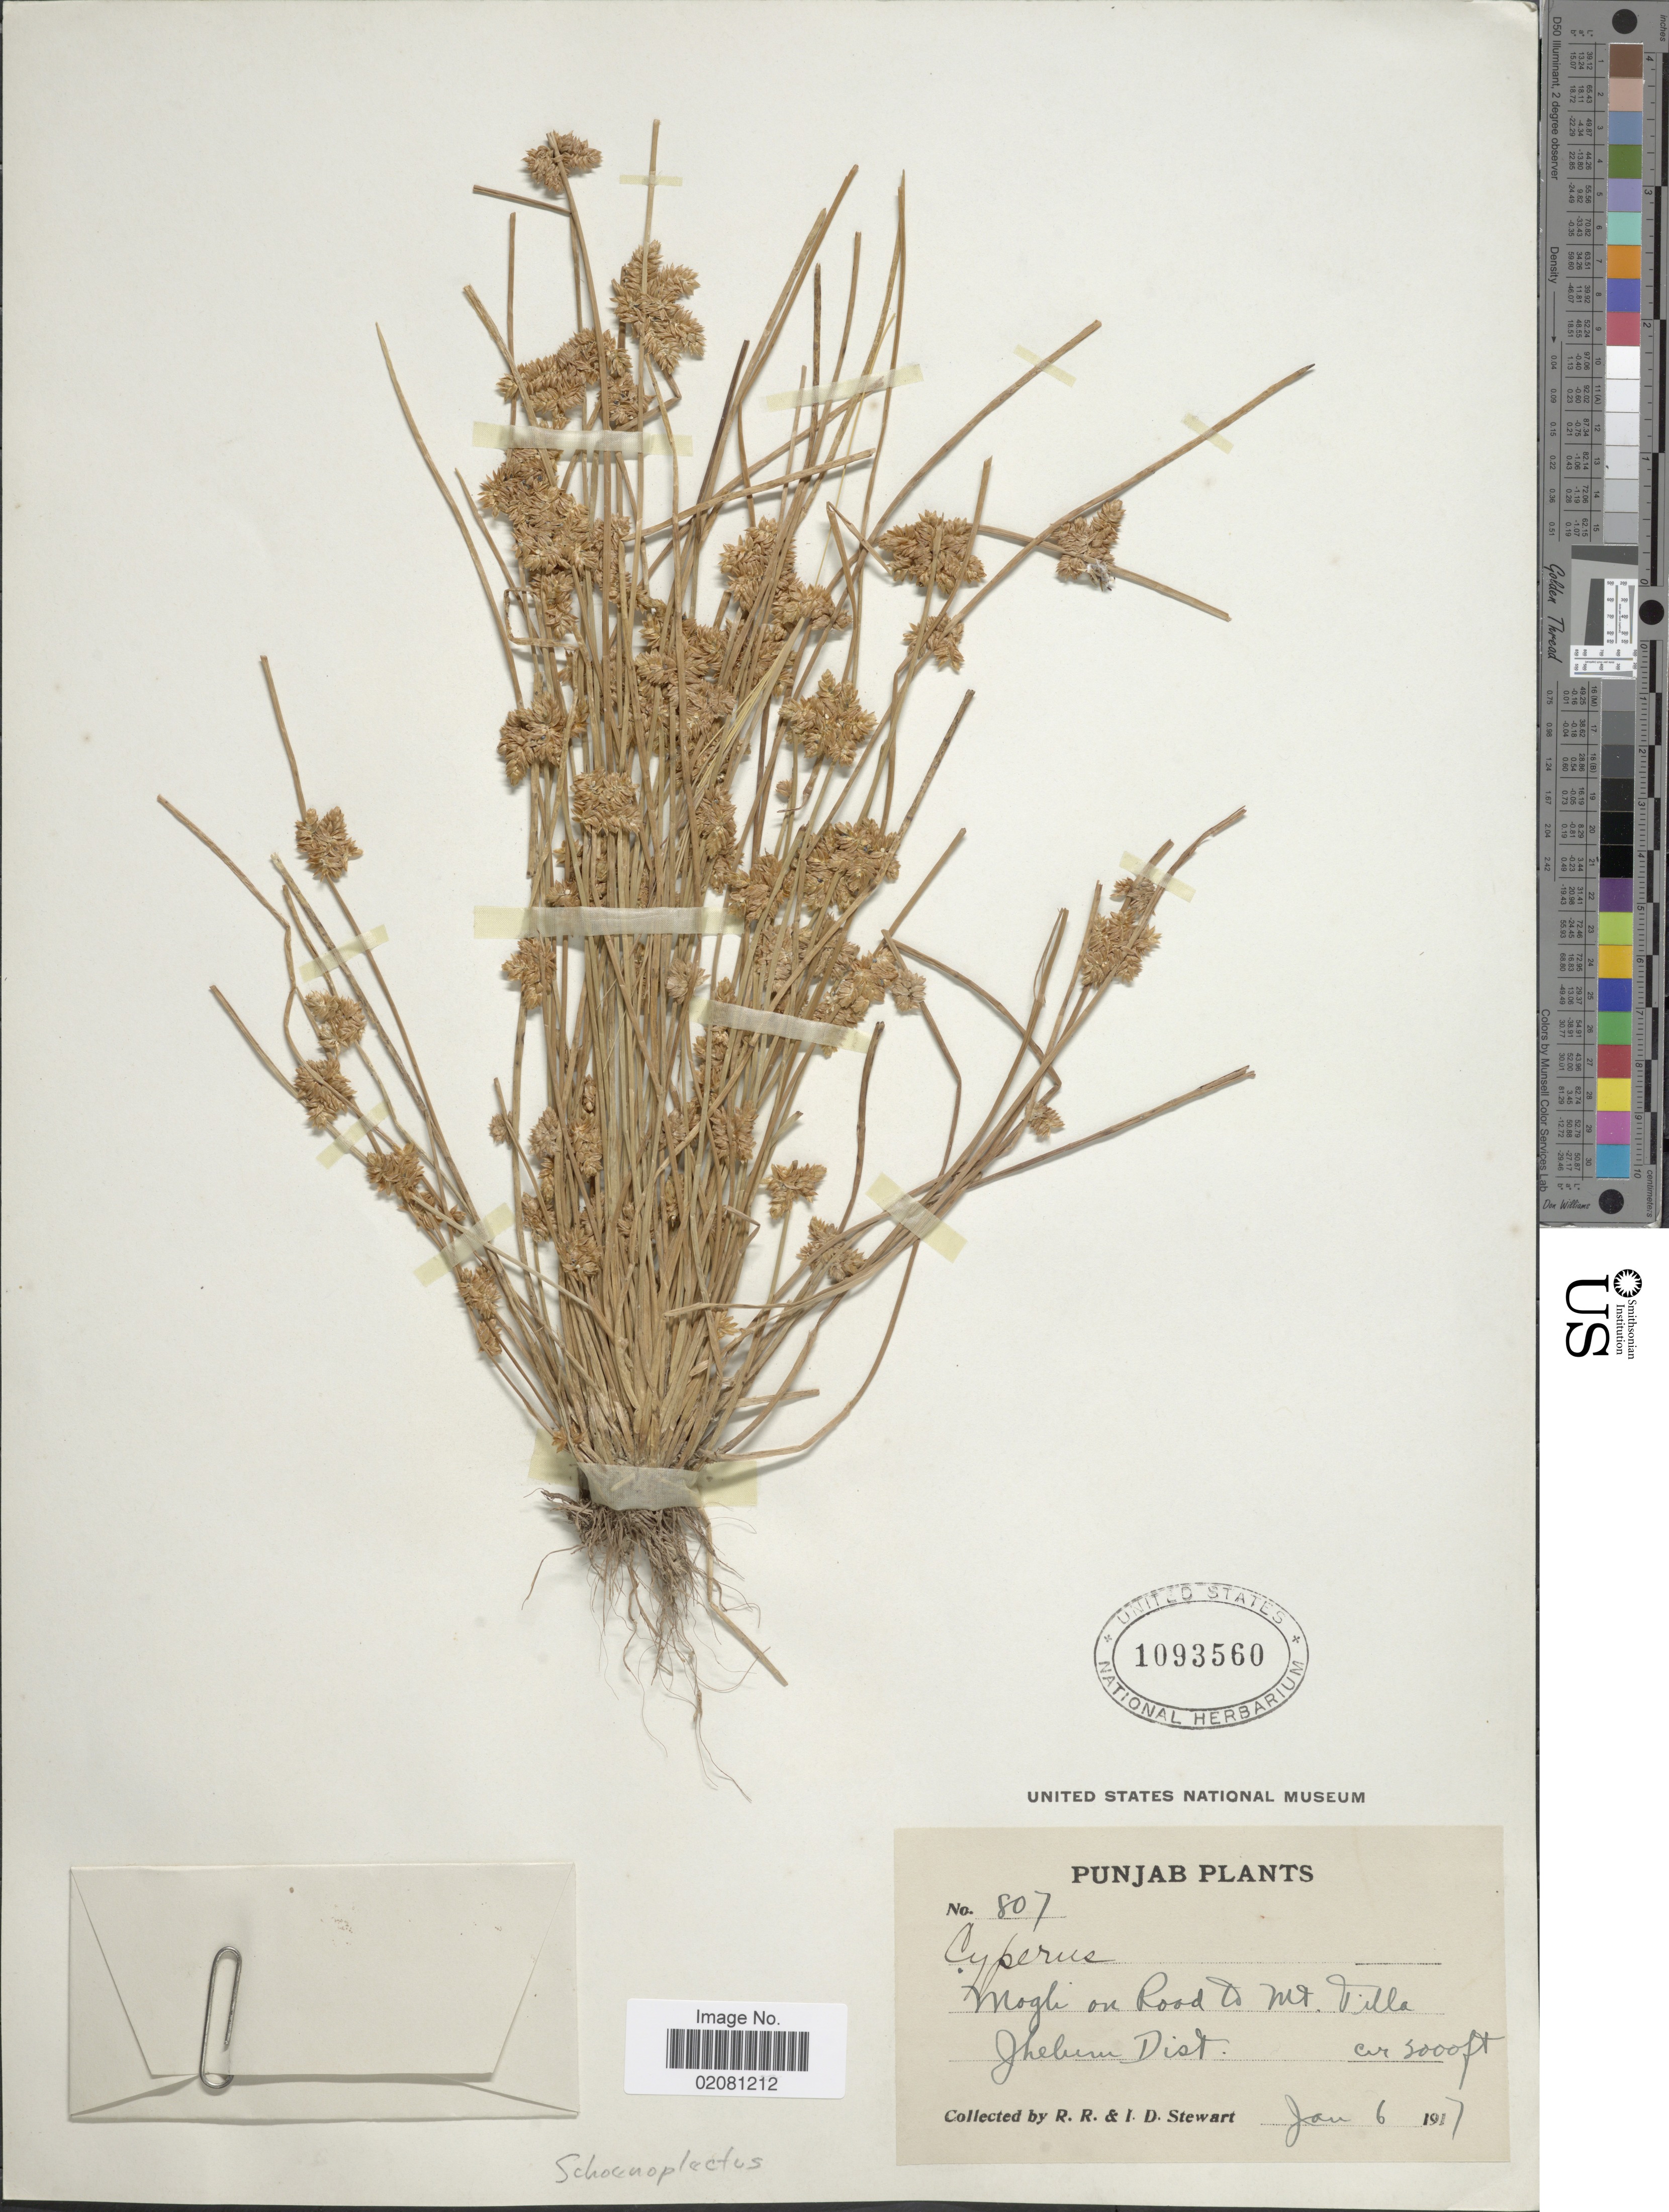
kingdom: Plantae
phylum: Tracheophyta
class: Liliopsida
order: Poales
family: Cyperaceae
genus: Schoenoplectus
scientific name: Schoenoplectus sp.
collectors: R. R. Stewart & I. Stewart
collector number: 807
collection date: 1917-01-06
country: Pakistan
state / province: Punjab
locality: Mogli on Road to Mt. Villa, Jhelum Dist.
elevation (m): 610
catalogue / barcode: US 1093560